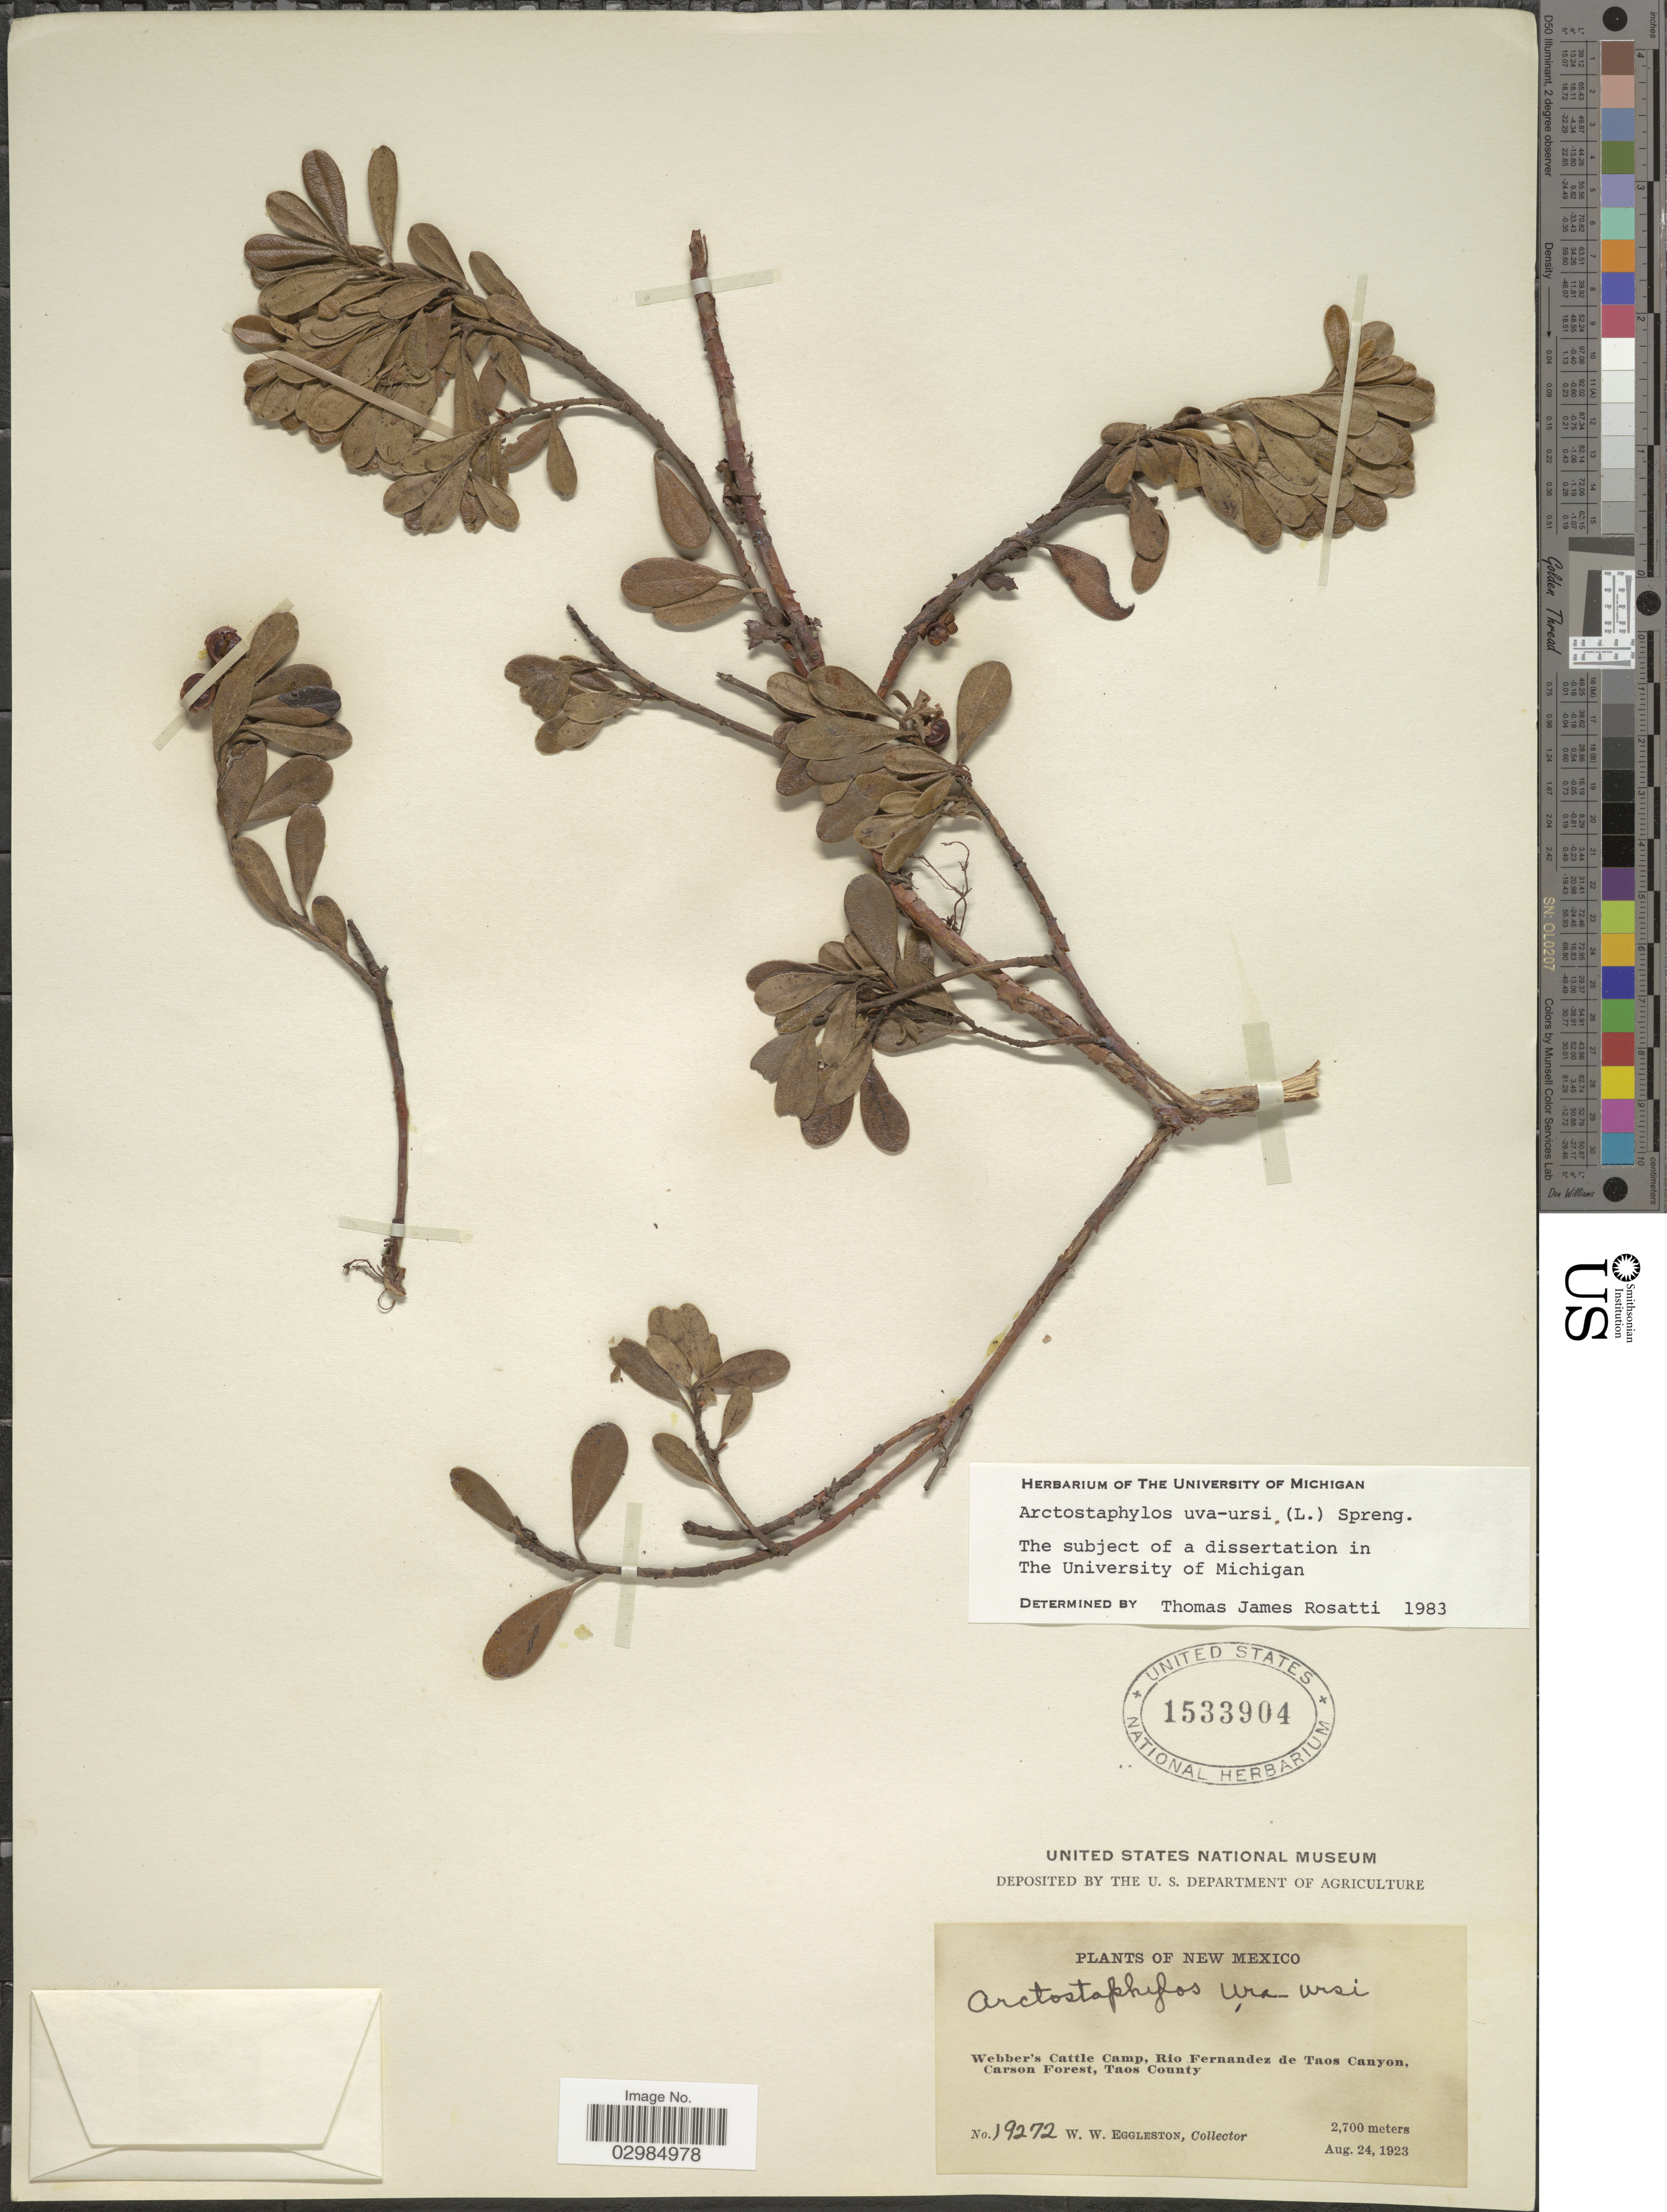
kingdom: Plantae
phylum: Tracheophyta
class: Magnoliopsida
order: Ericales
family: Ericaceae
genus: Arctostaphylos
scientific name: Arctostaphylos uva-ursi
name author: (L.) Spreng.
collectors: W. W. Eggleston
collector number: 197272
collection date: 1923-08-24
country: United States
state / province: New Mexico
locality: Webber's Cattle Camp, Rio Fernandez de Taos Canyon, Carson Forest, Taos County.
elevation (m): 2700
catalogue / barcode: US 1533904